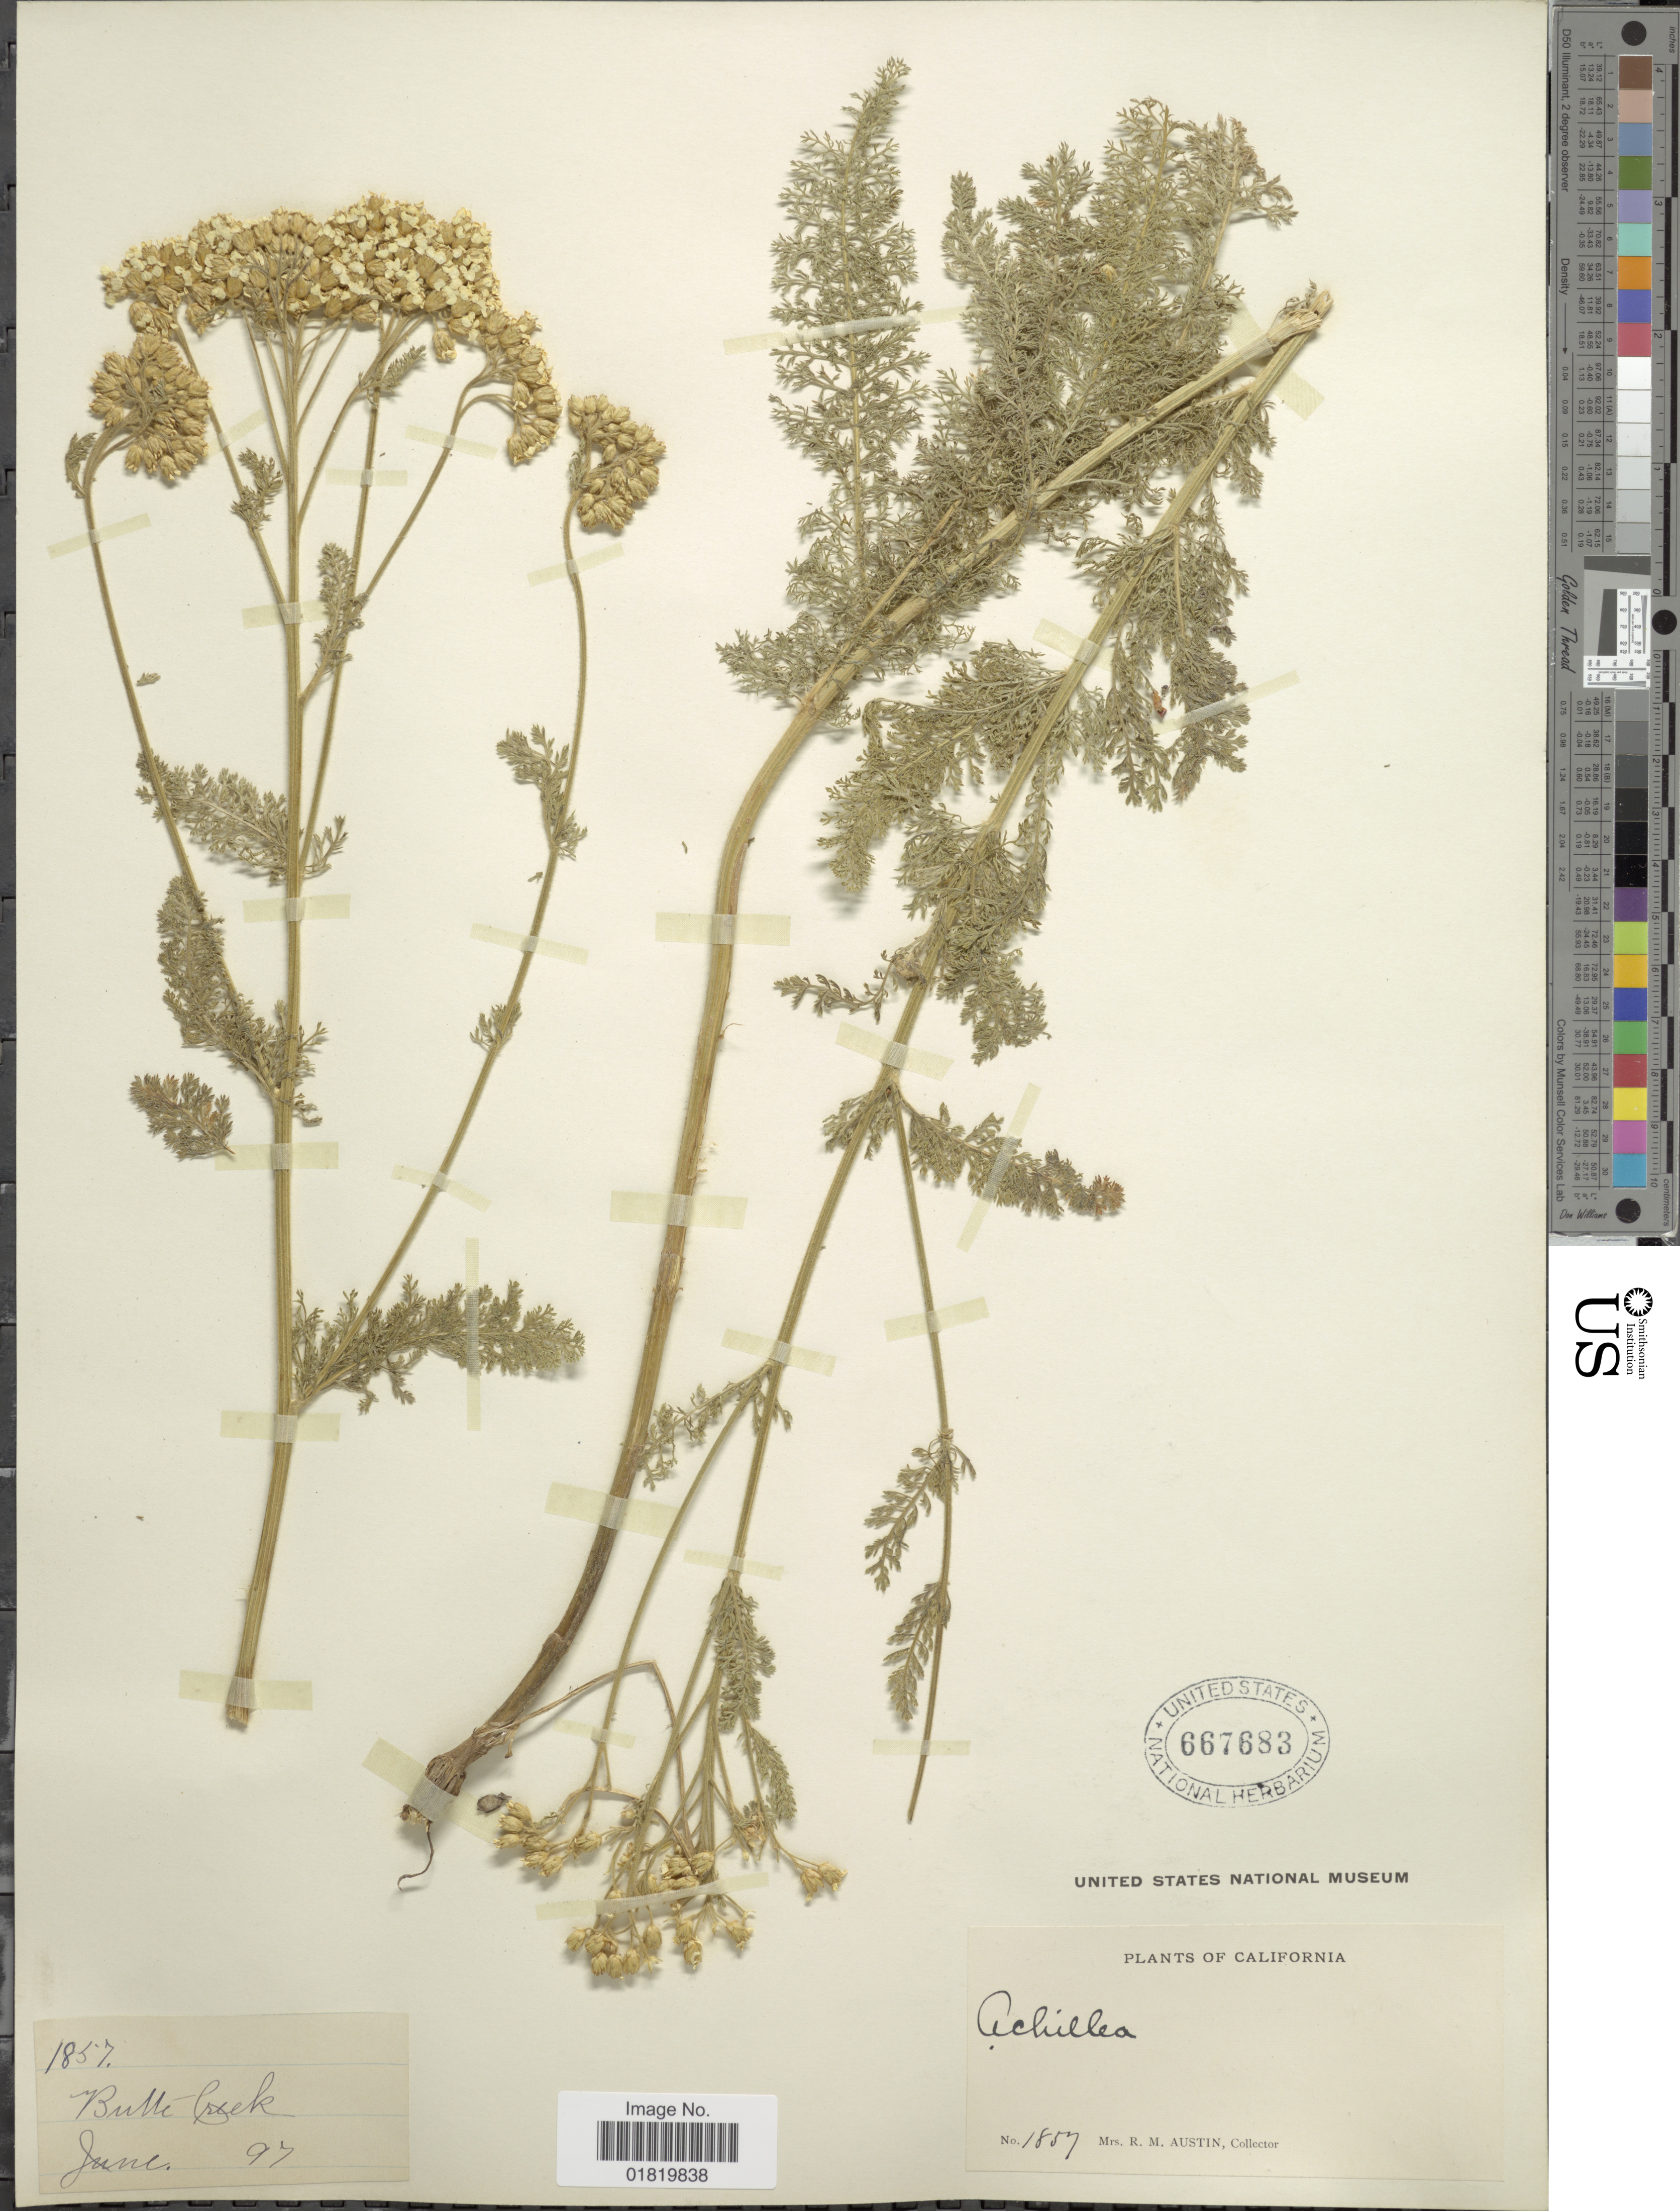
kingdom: Plantae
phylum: Tracheophyta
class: Magnoliopsida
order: Asterales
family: Asteraceae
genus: Achillea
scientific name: Achillea californica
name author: Pollard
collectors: R. Austin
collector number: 1857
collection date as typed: Transcribed d/m/y: /6/97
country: United States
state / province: California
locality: Butte Creek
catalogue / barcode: US 667683